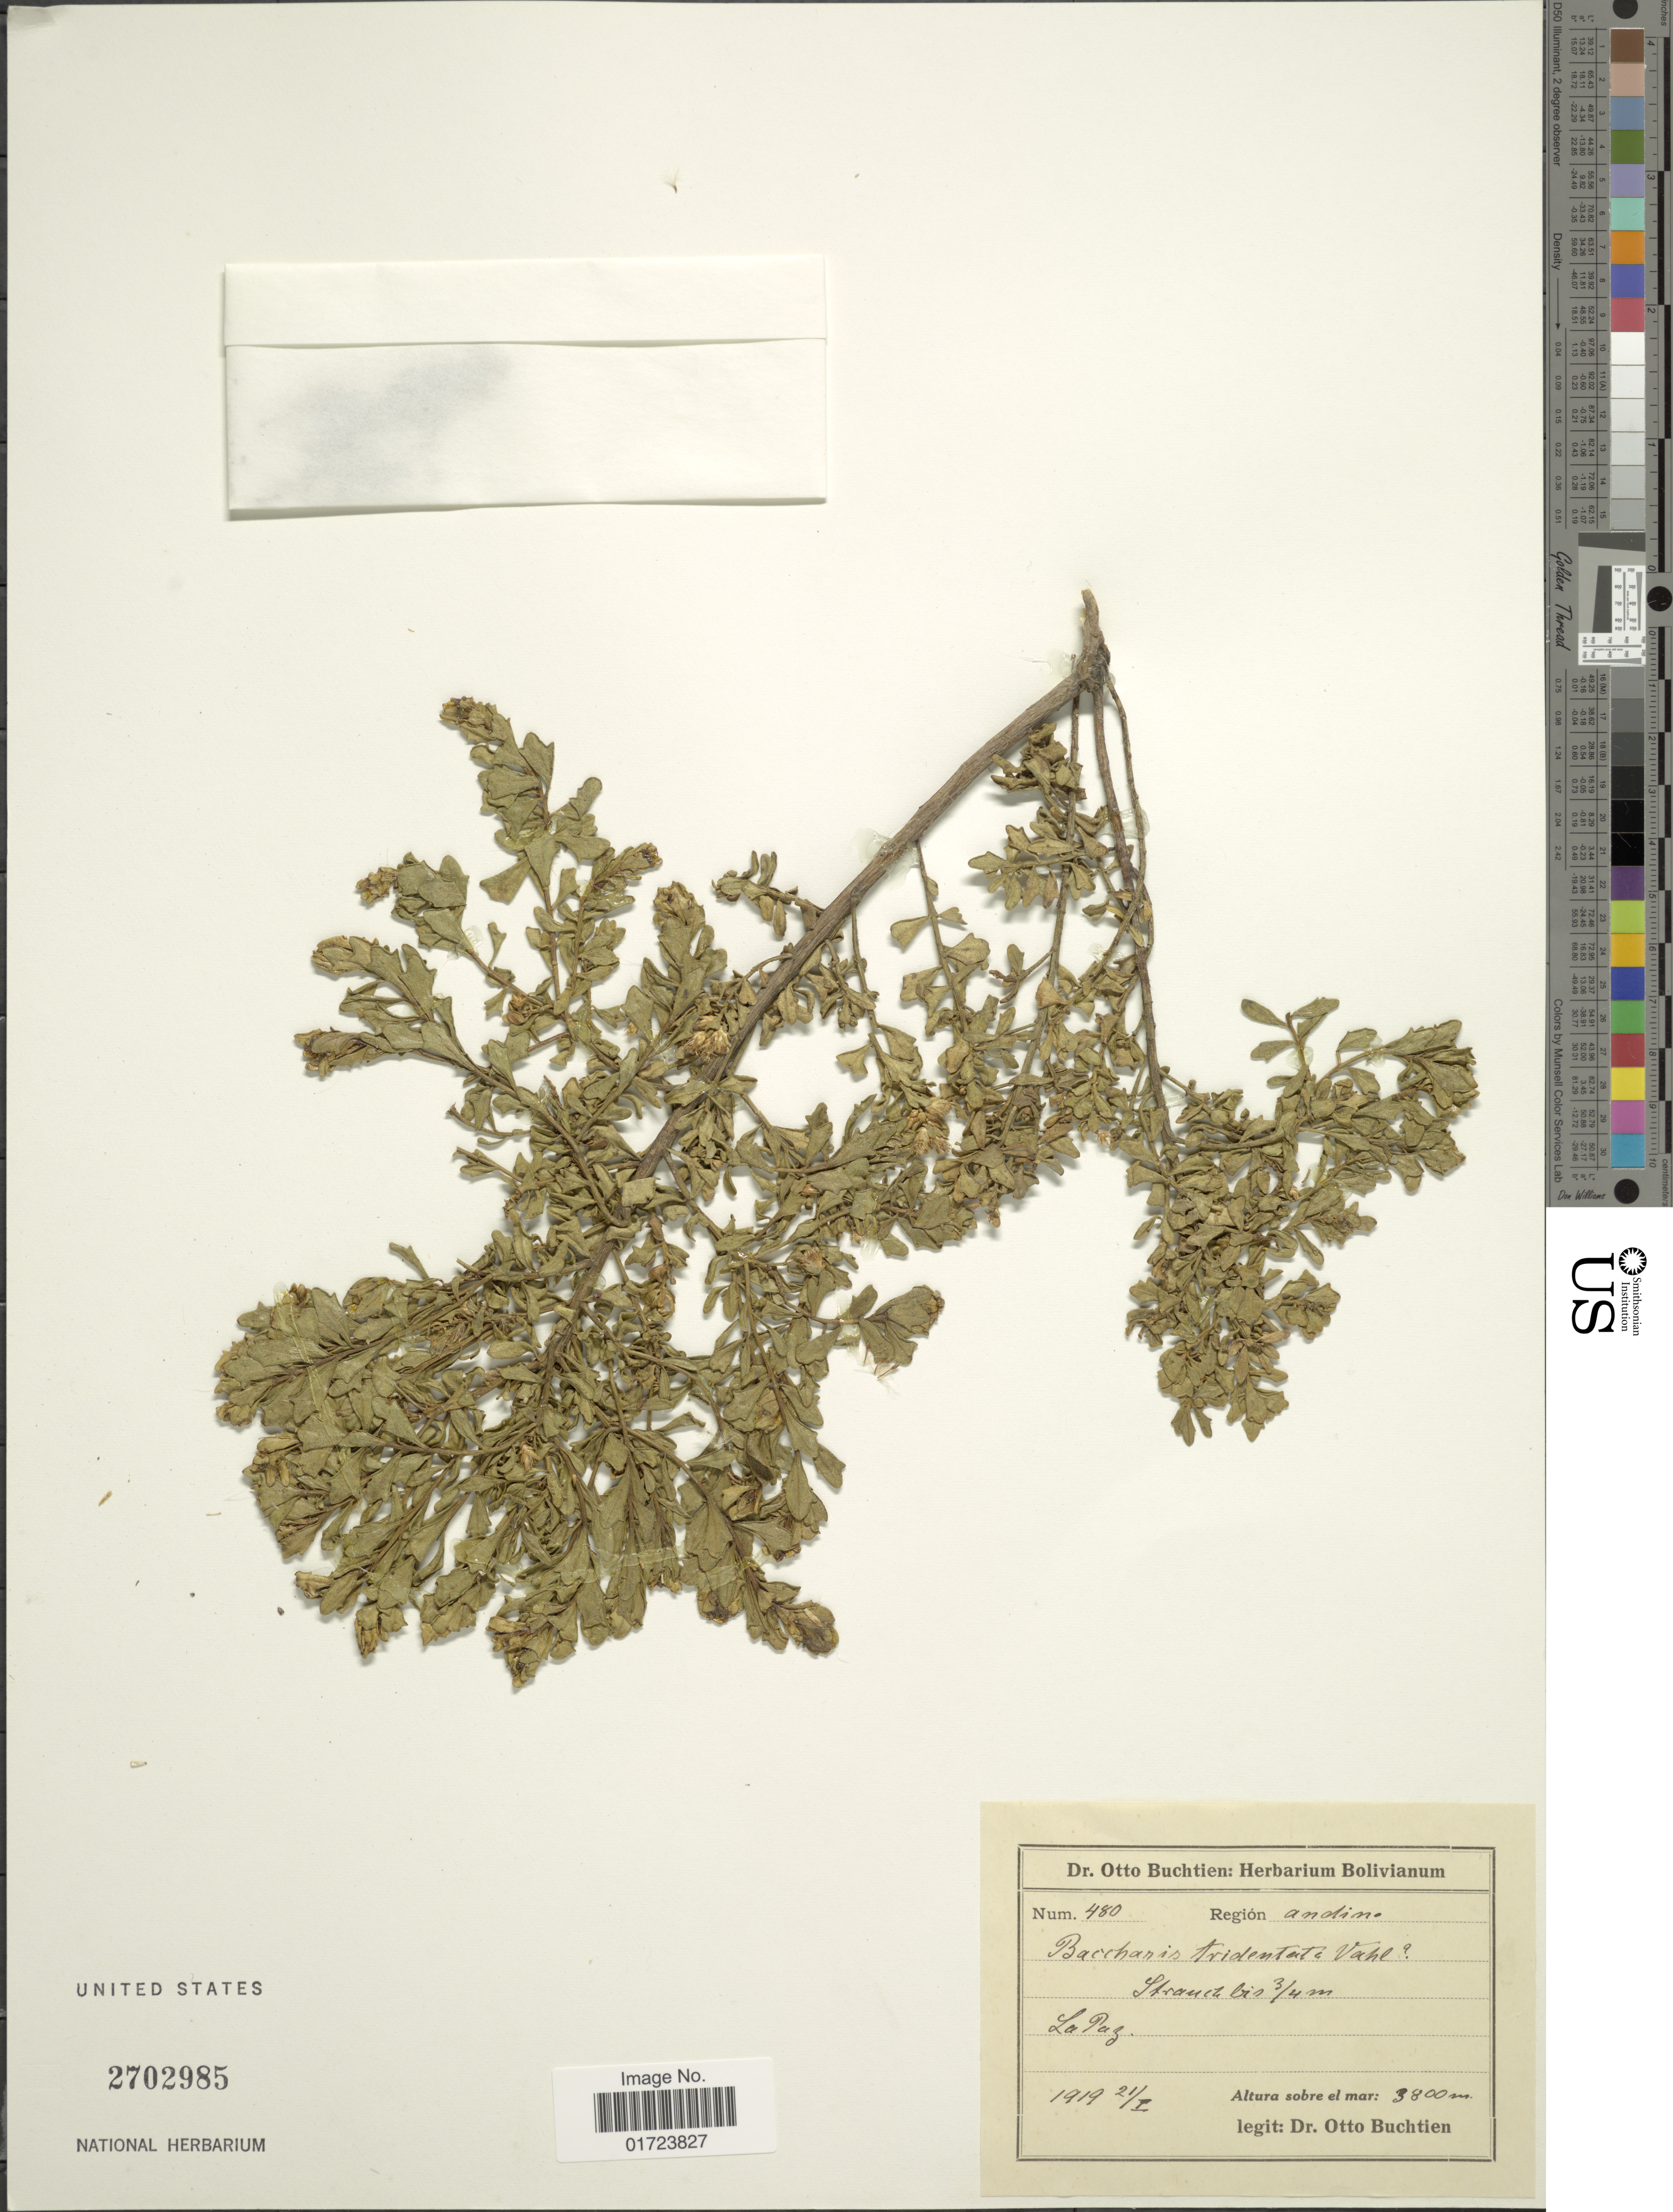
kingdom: Plantae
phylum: Tracheophyta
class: Magnoliopsida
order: Asterales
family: Asteraceae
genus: Baccharis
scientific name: Baccharis tricuneata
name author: (L. f.) Pers.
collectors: O. Buchtien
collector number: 480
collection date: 1919-01-21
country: Bolivia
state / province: La Paz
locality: La Paz.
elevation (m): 3800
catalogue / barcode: US 2702985